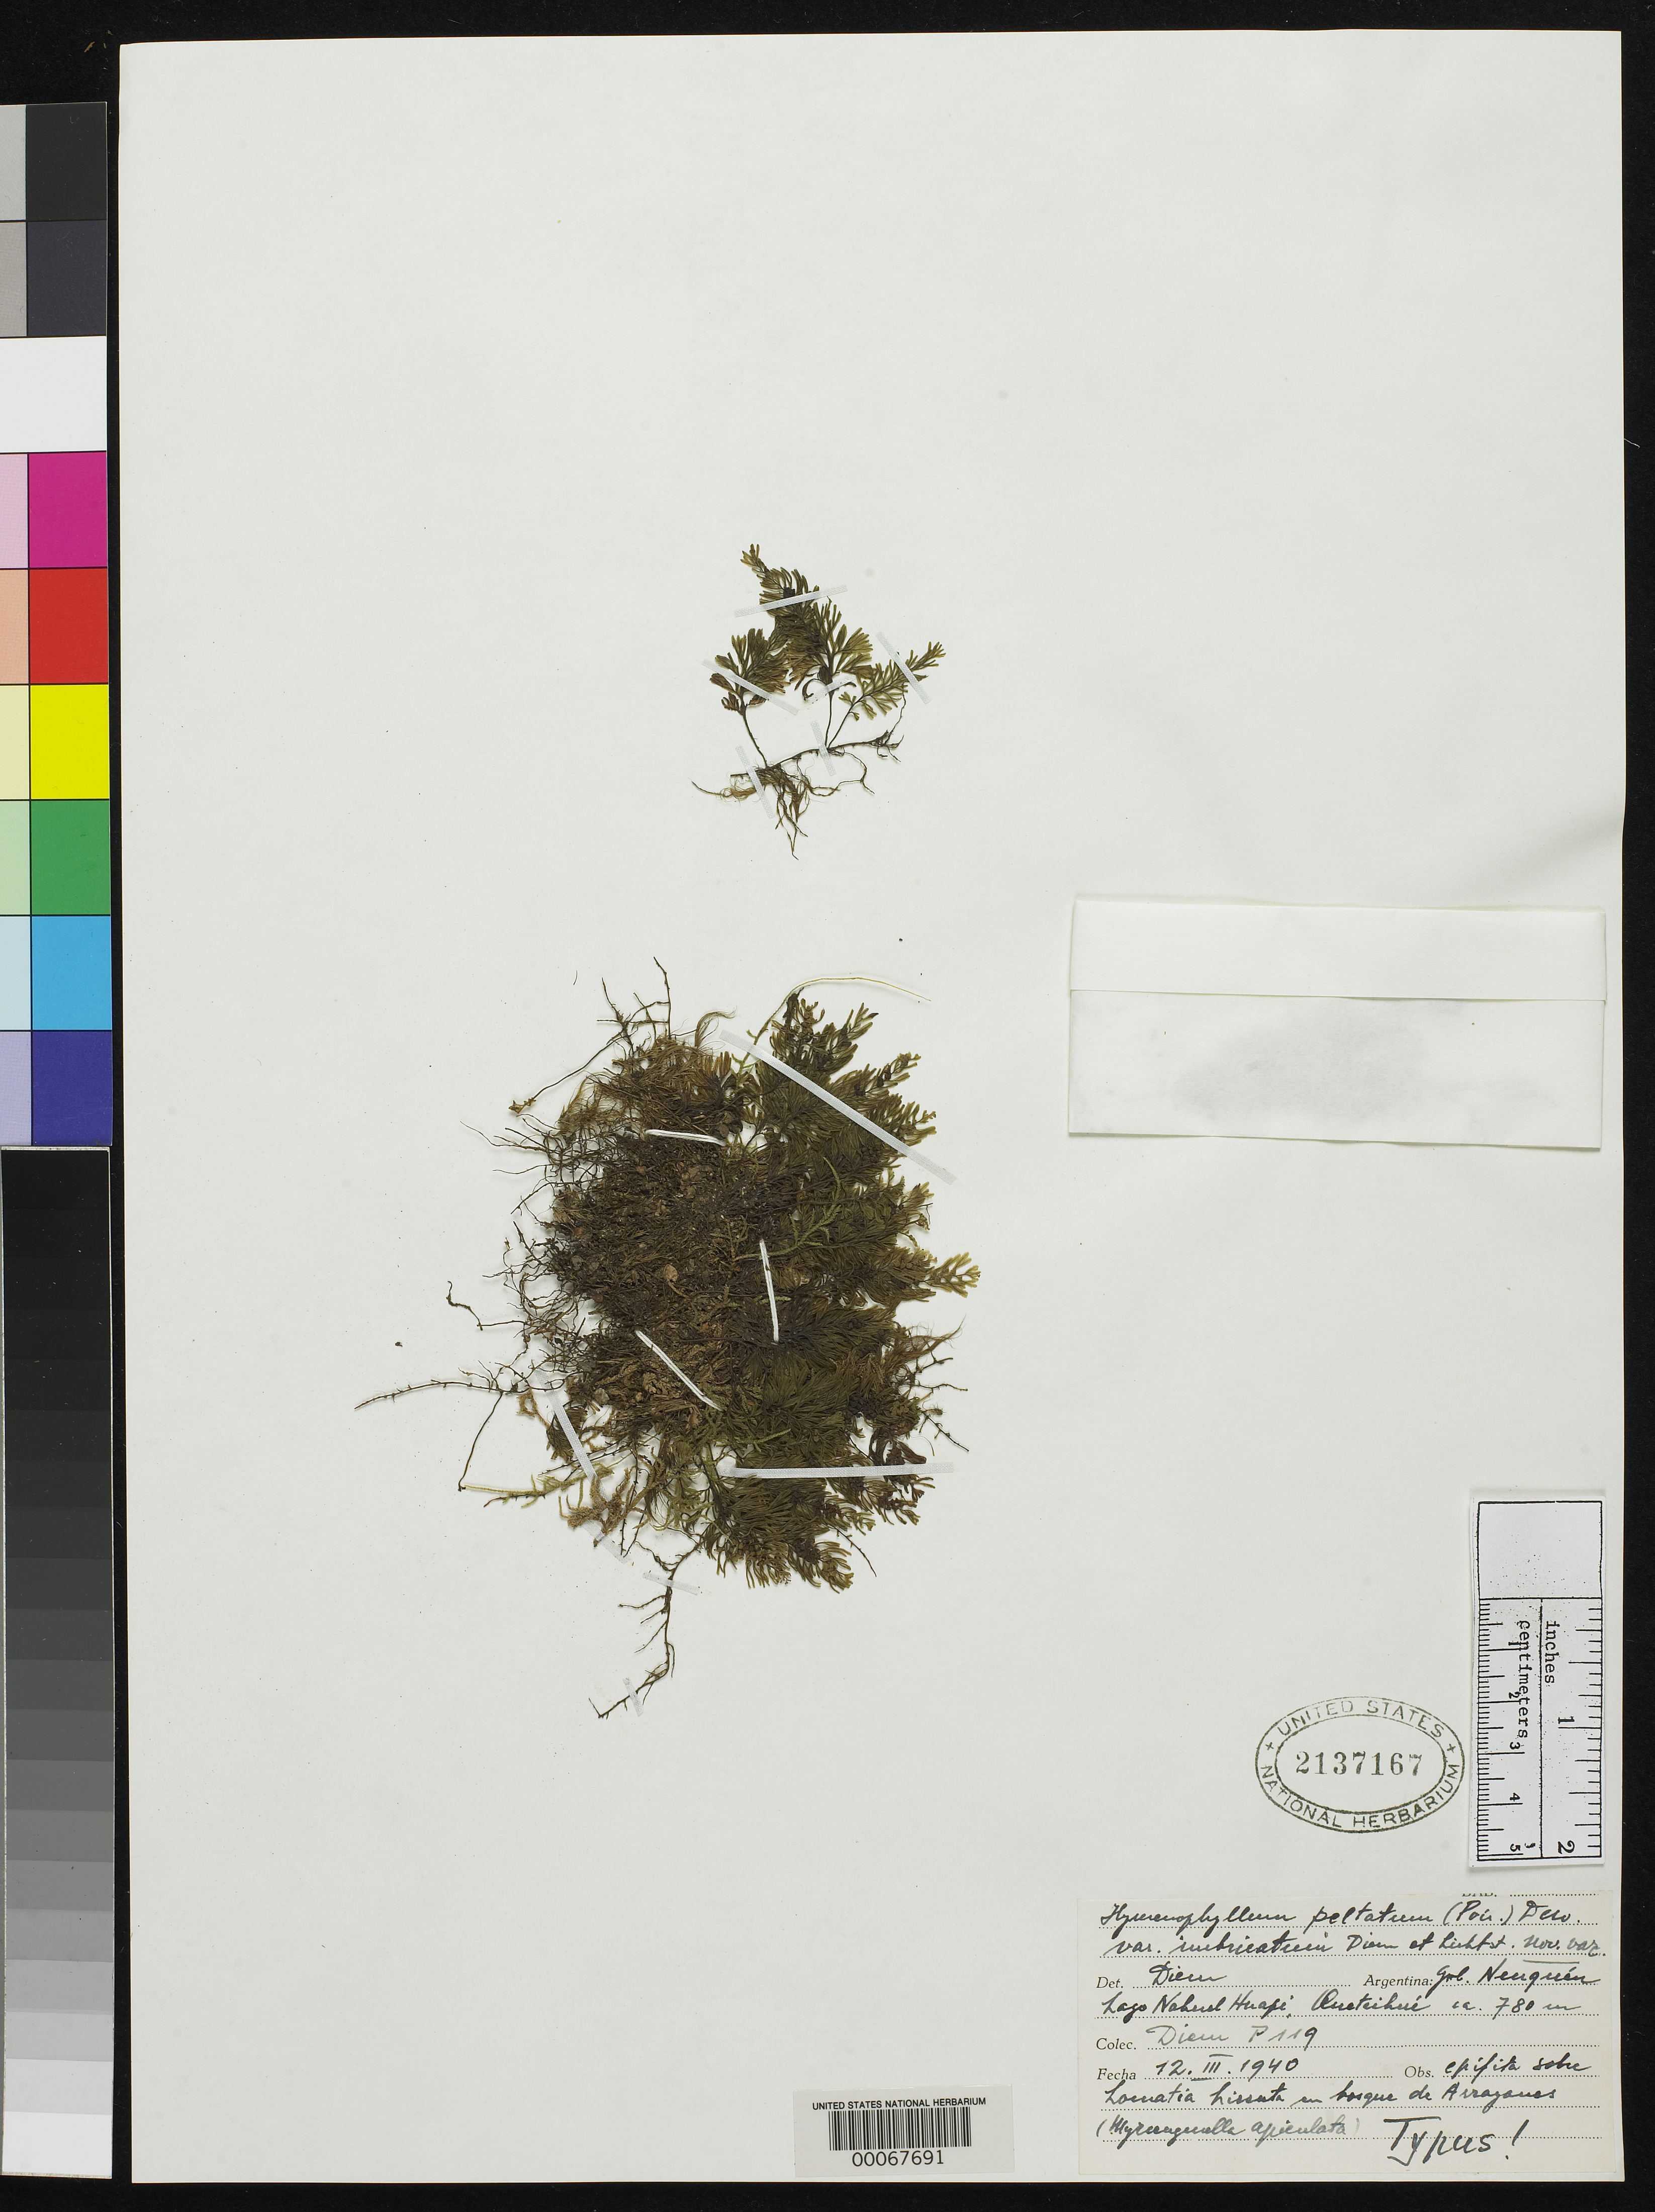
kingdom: Plantae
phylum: Tracheophyta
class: Polypodiopsida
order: Hymenophyllales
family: Hymenophyllaceae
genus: Hymenophyllum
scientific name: Hymenophyllum peltatum var. imbricatum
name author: J. Diem & Licht.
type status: Syntype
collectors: J. Diem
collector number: P119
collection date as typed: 12 Mar 1940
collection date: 1940-03-12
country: Argentina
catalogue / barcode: US 2137167